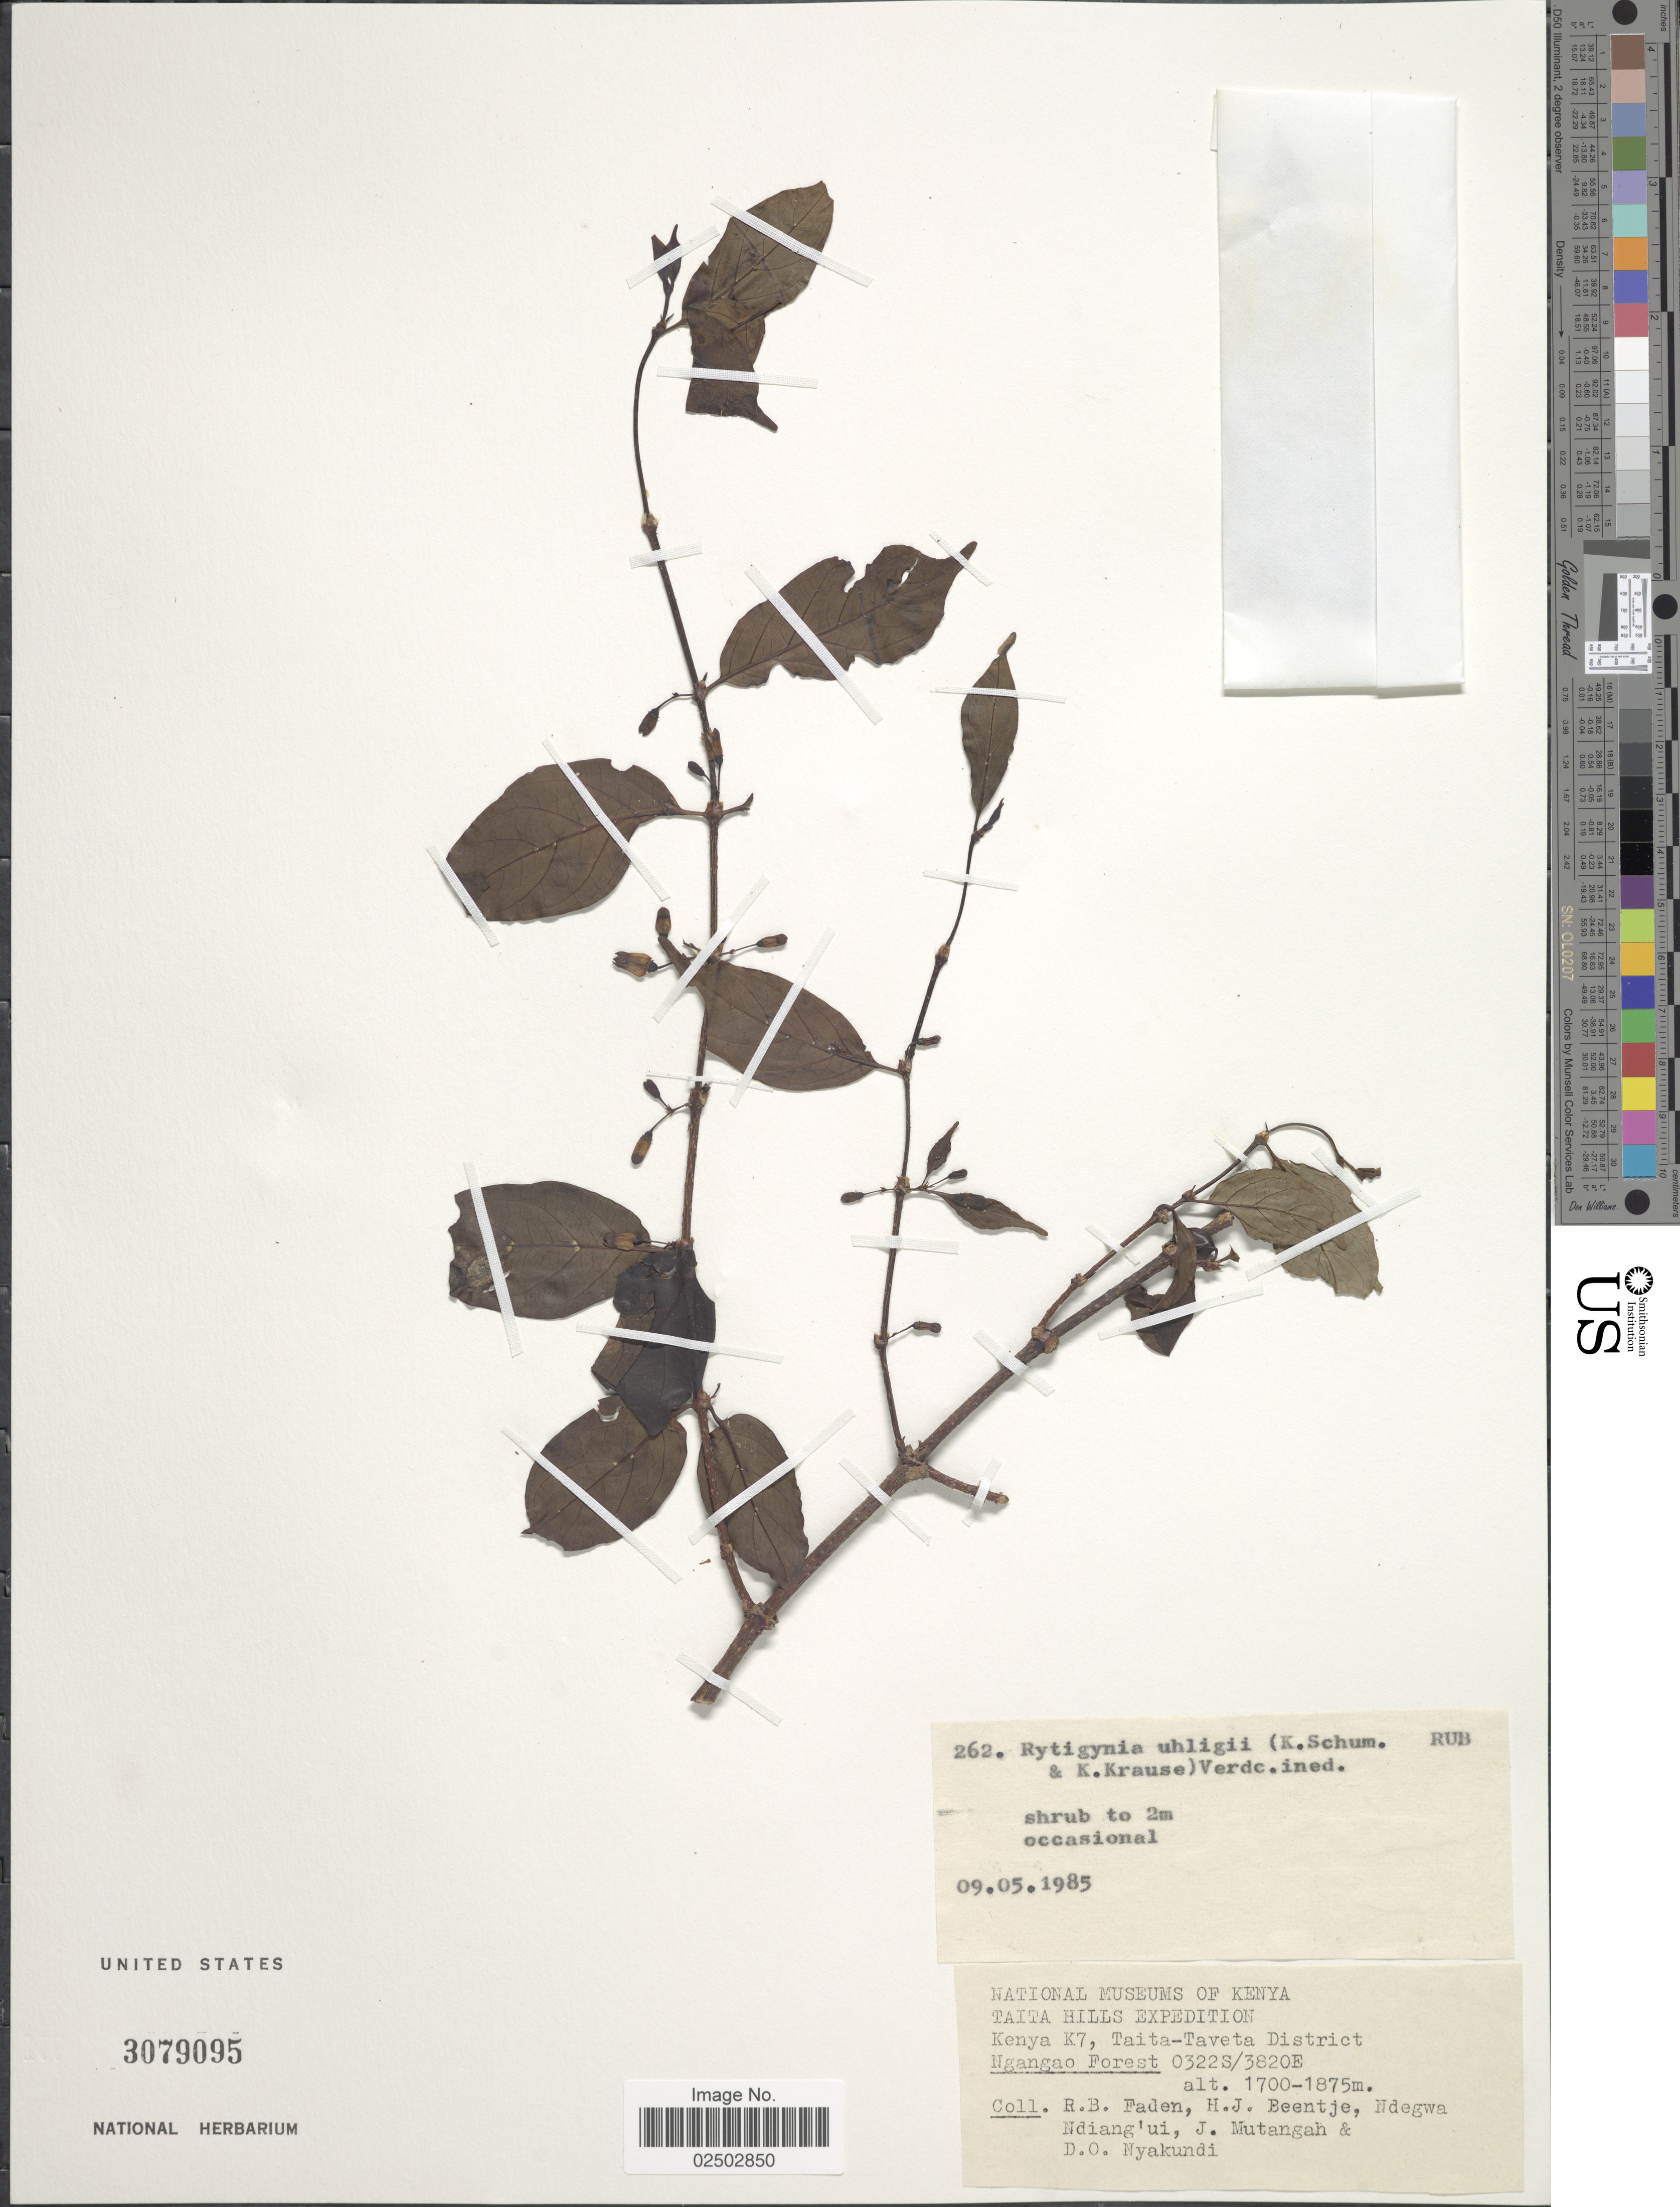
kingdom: Plantae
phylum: Tracheophyta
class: Magnoliopsida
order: Gentianales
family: Rubiaceae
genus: Rytigynia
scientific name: Rytigynia uhligii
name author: (K. Schum. & K. Krause) Verdc.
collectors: R. B. Faden, H. J. Beentje, Ndegwa Ndiang'ui, J. Mutangah & D. Nyakundi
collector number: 262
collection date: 1985-05-09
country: Kenya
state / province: Taita Taveta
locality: Taita Hills, Kenya, K7, Taita-Taveta District, Ngangao Forest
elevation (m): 1700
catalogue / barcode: US 3079095